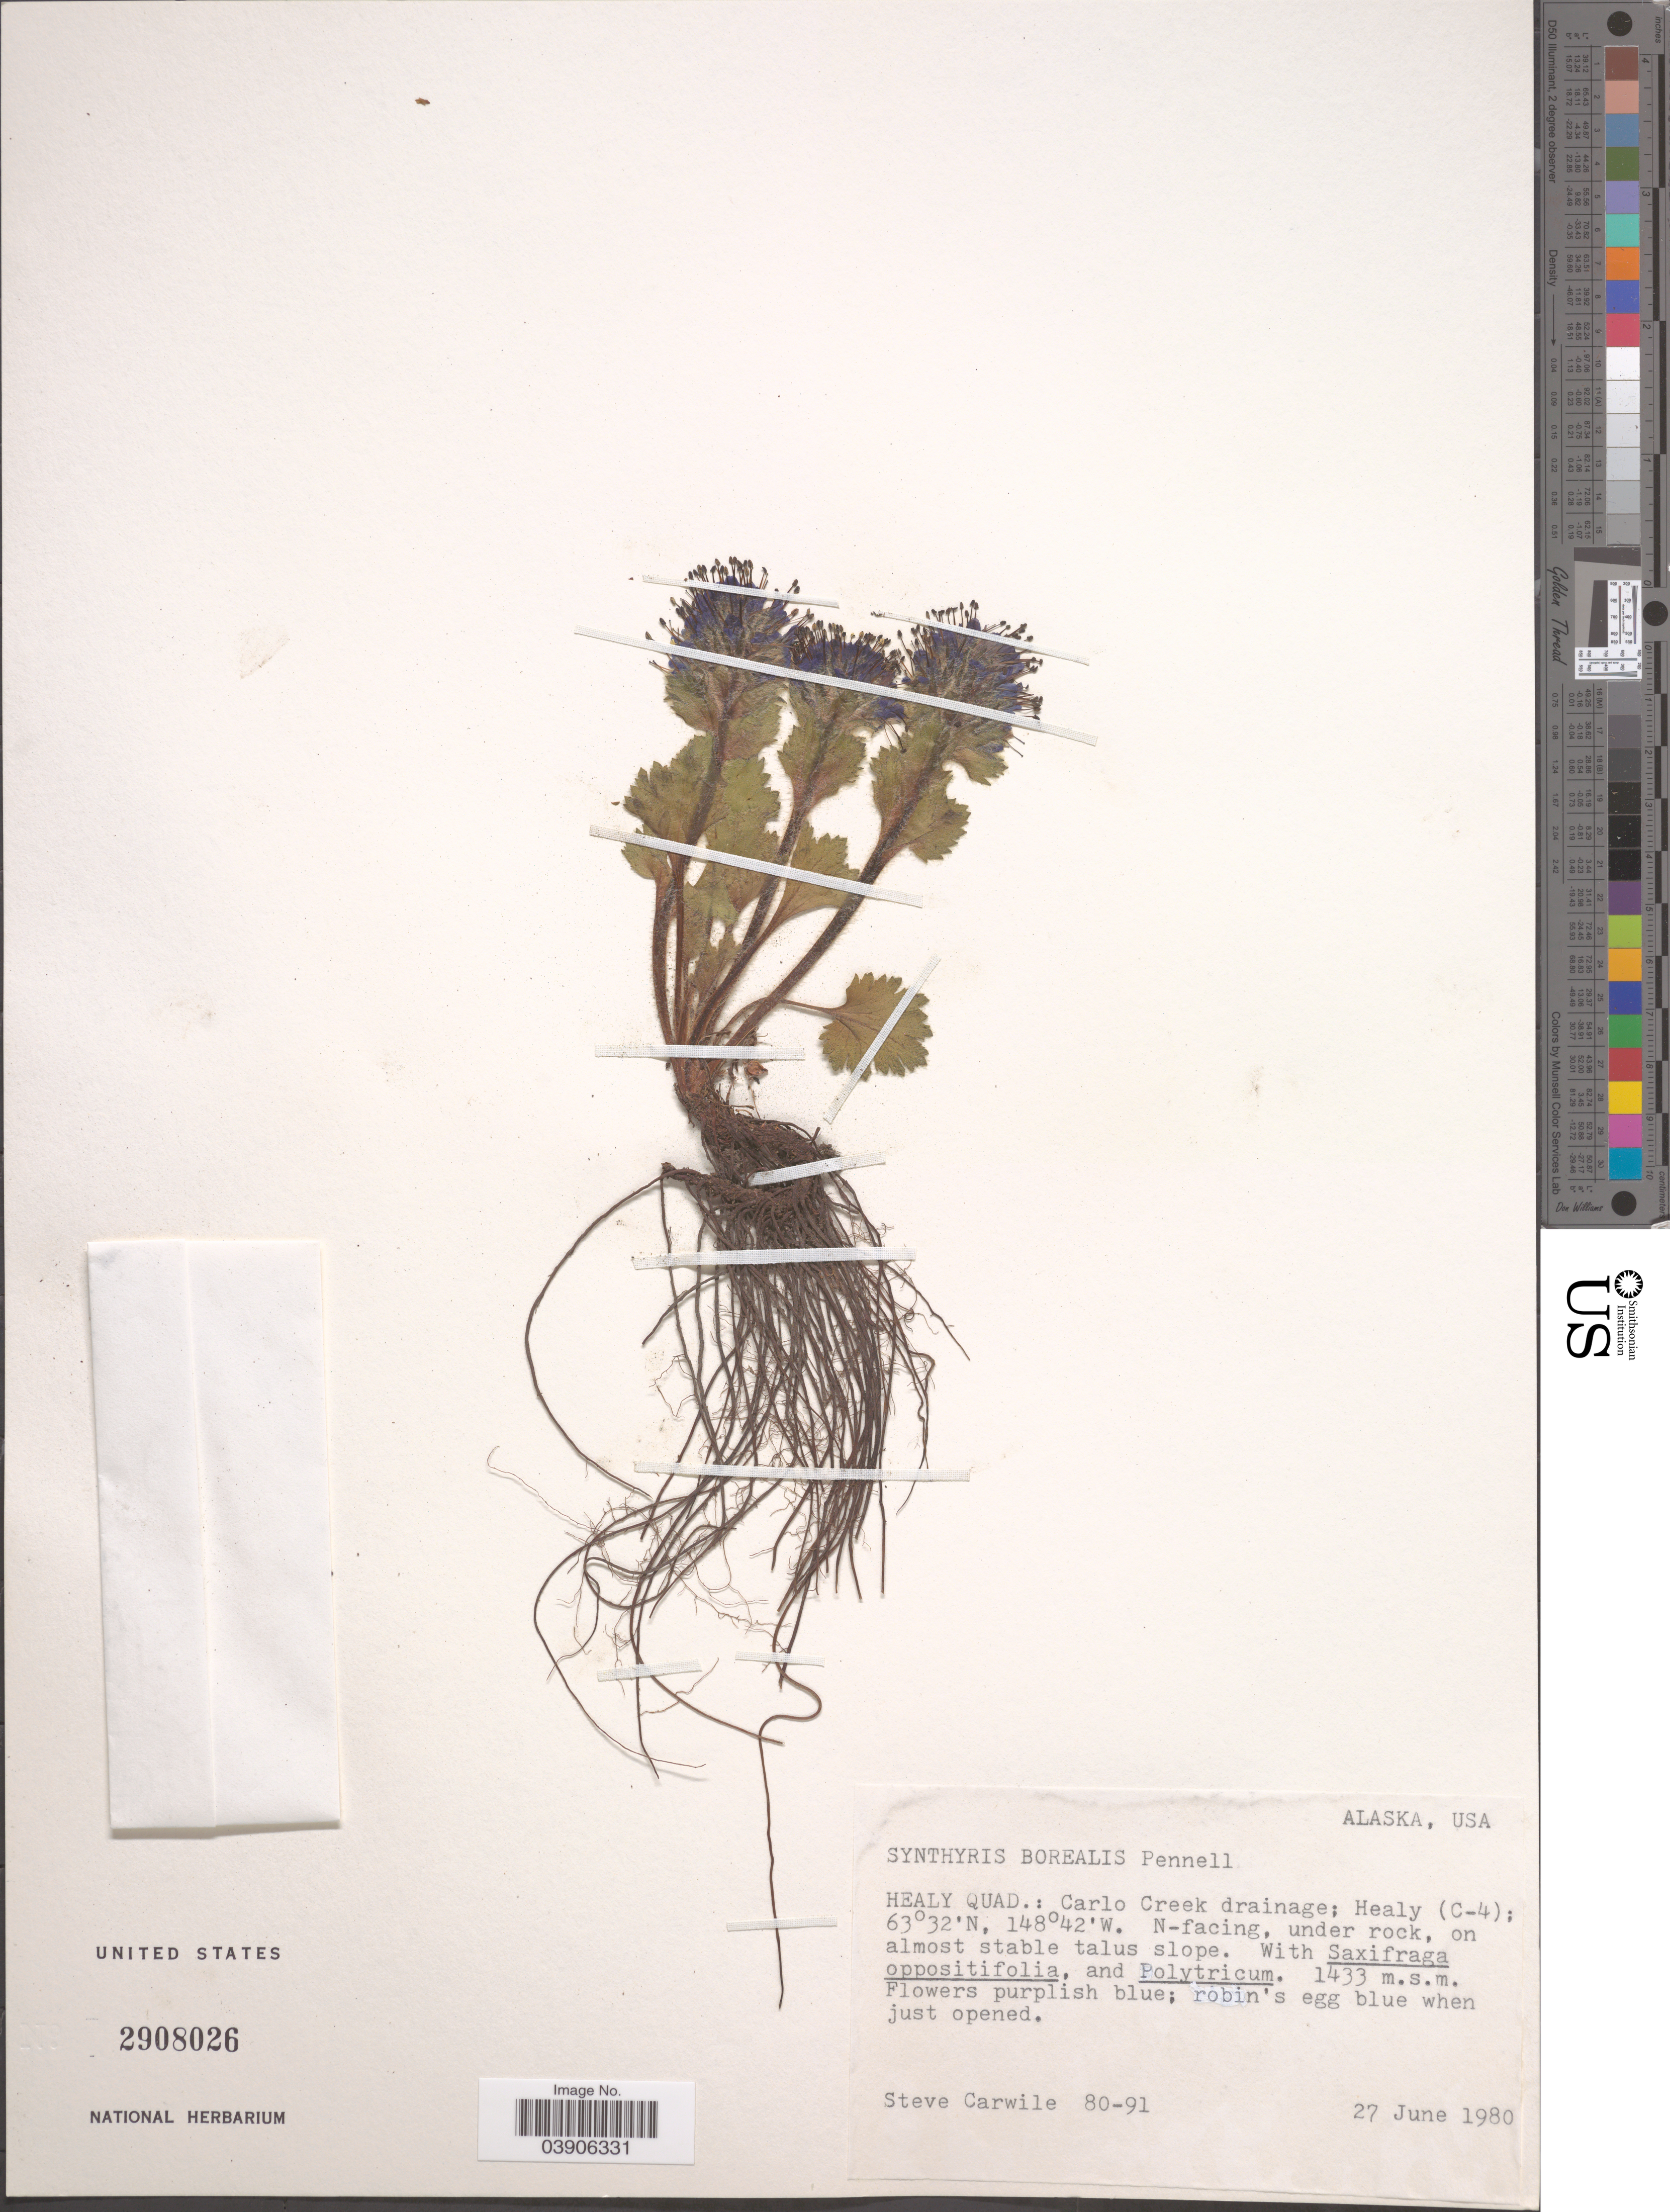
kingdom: Plantae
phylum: Tracheophyta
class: Magnoliopsida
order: Lamiales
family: Plantaginaceae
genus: Synthyris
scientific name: Synthyris borealis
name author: Pennell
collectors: S. Carwile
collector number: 80-91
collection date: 1980-06-27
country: United States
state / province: Alaska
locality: Healy Quad.: Carlo Creek drainage; Healy (C-4); N-facing, under rock, on almost stable talus slope.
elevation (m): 1433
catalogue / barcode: US 2908026